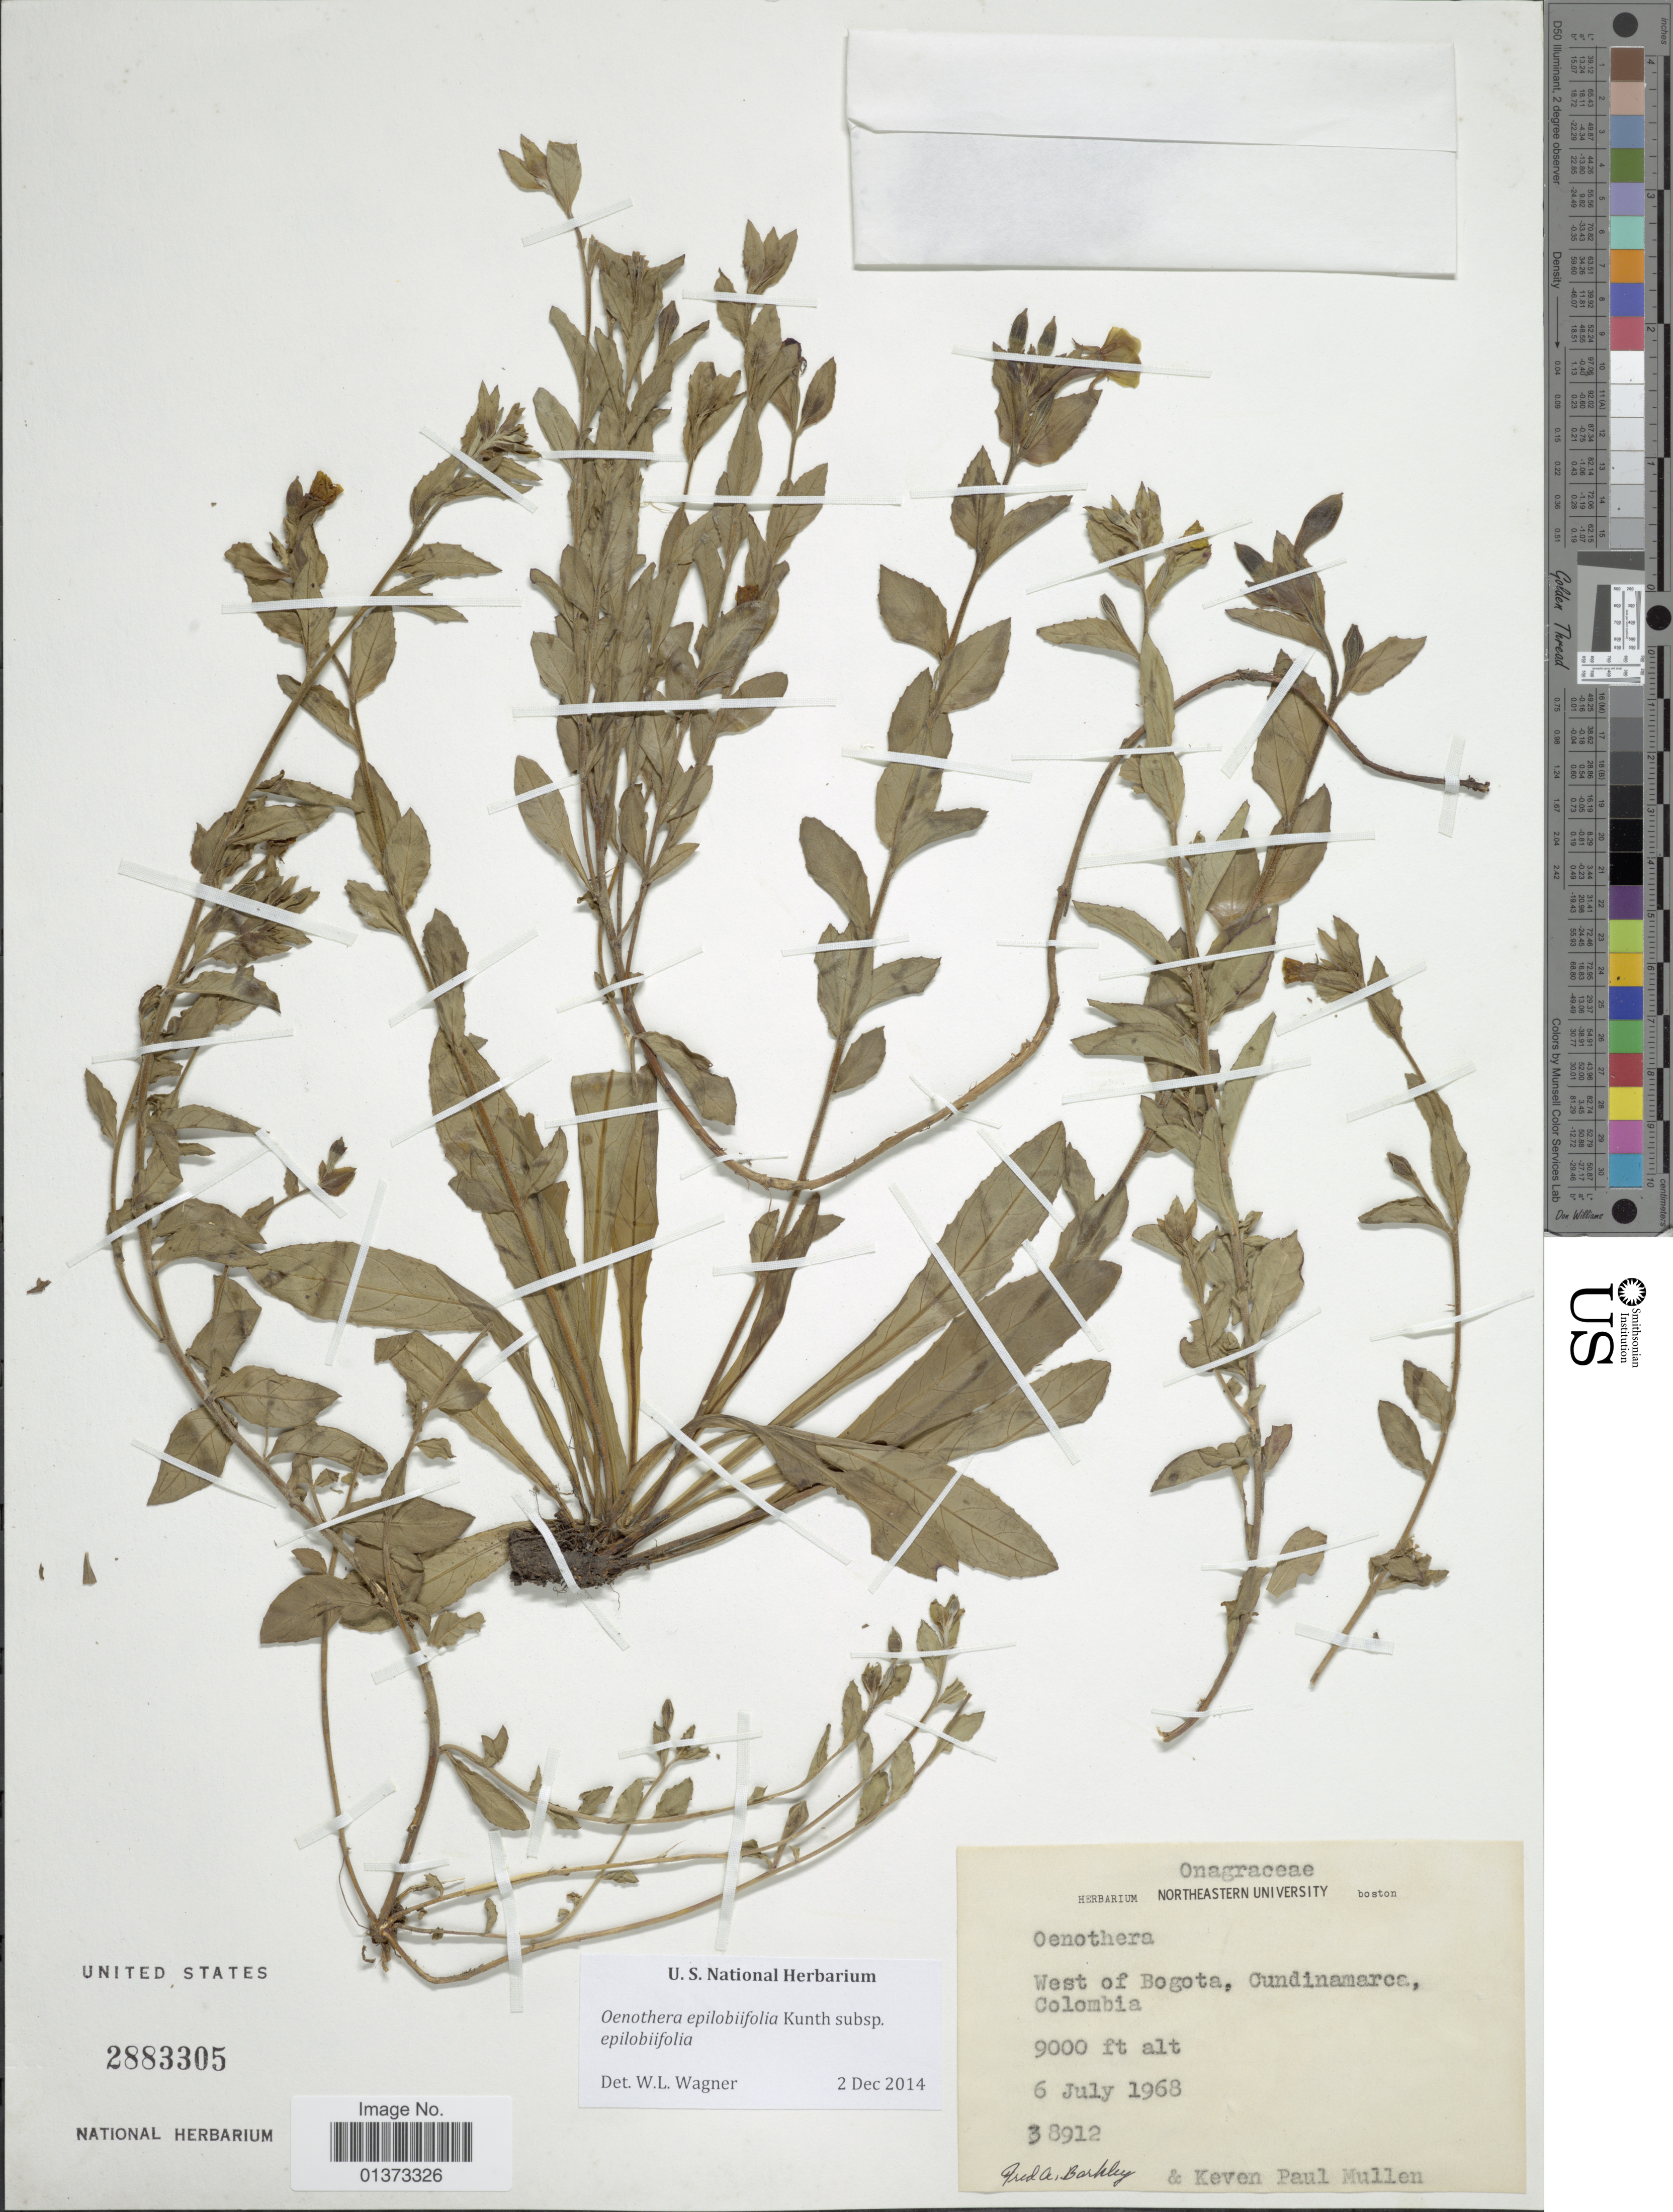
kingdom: Plantae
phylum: Tracheophyta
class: Magnoliopsida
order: Myrtales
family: Onagraceae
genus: Oenothera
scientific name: Oenothera epilobiifolia subsp. epilobiifolia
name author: Kunth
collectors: F. A. Barkley & K. Mullen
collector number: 38912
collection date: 1968-07-06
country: Colombia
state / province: Cundinamarca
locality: West of Bogota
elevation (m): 2743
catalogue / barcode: US 2883305